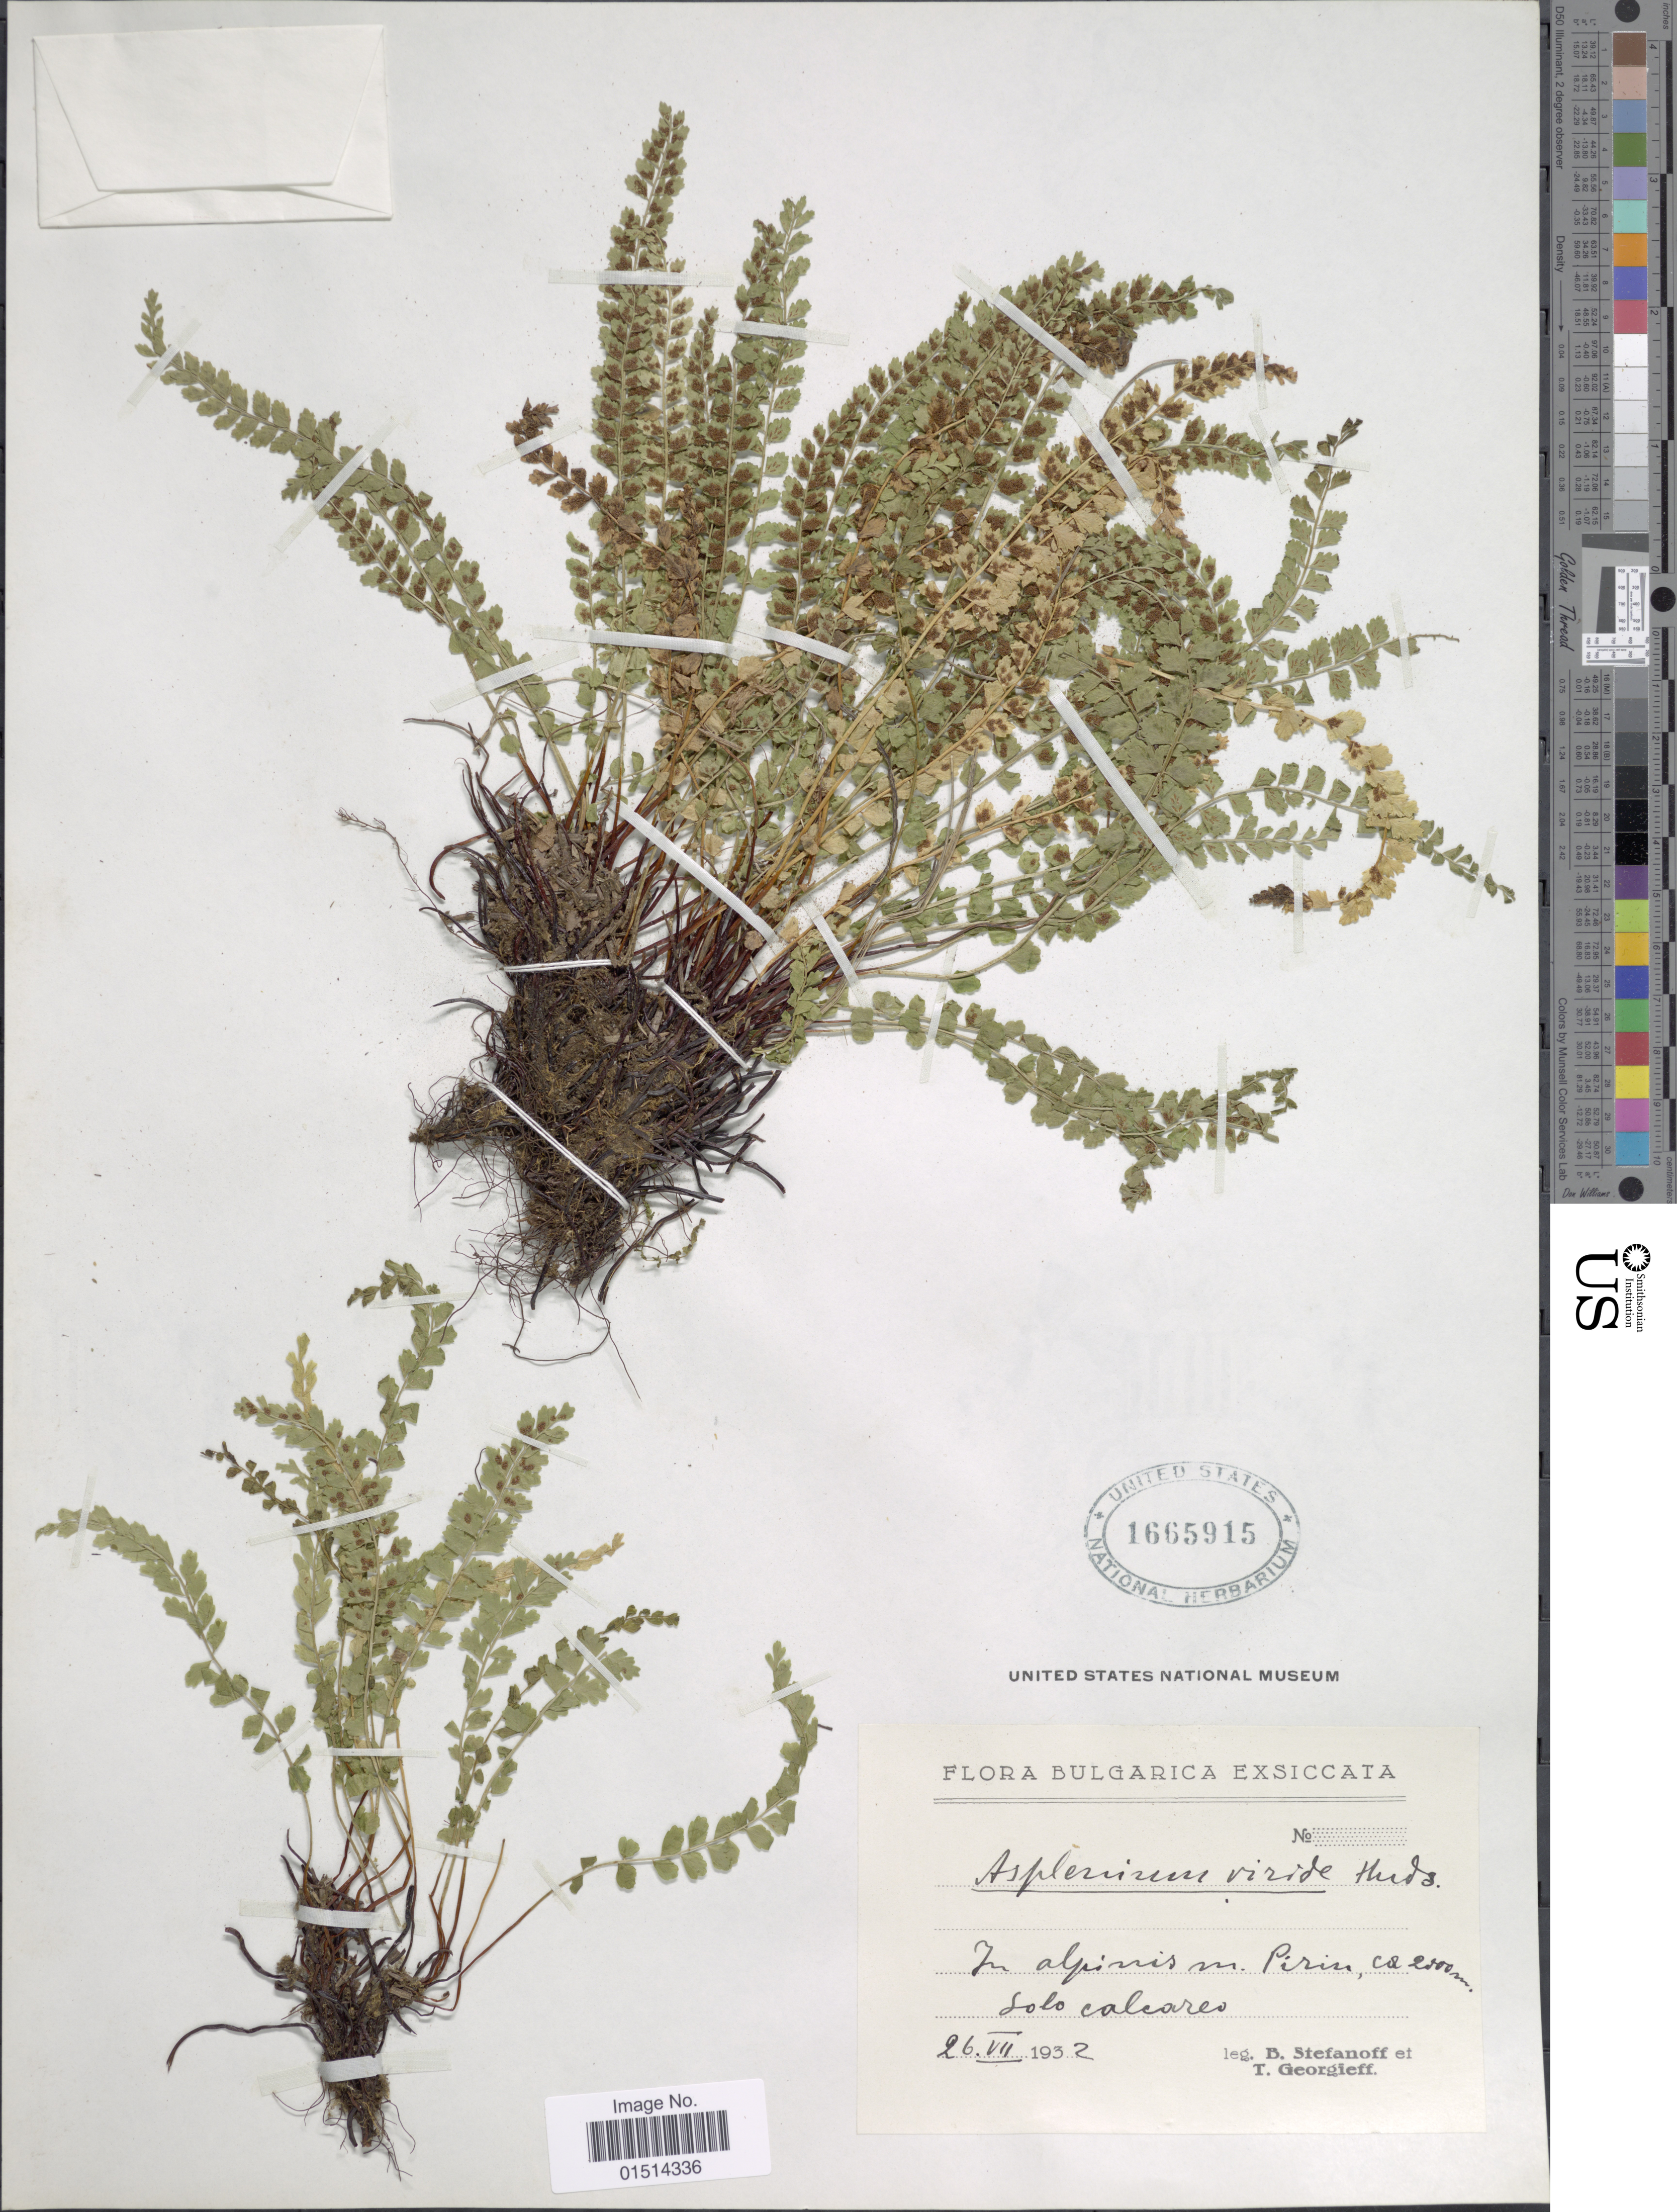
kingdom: Plantae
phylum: Tracheophyta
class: Polypodiopsida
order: Polypodiales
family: Aspleniaceae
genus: Asplenium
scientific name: Asplenium viride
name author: Huds.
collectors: B. Stefanoff & T. Georgieff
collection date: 1932-07-26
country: Bulgaria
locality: Bulgarica, in alpinus m. Pirin, Solo calcareo [interpreted]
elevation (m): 2500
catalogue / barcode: US 1665915